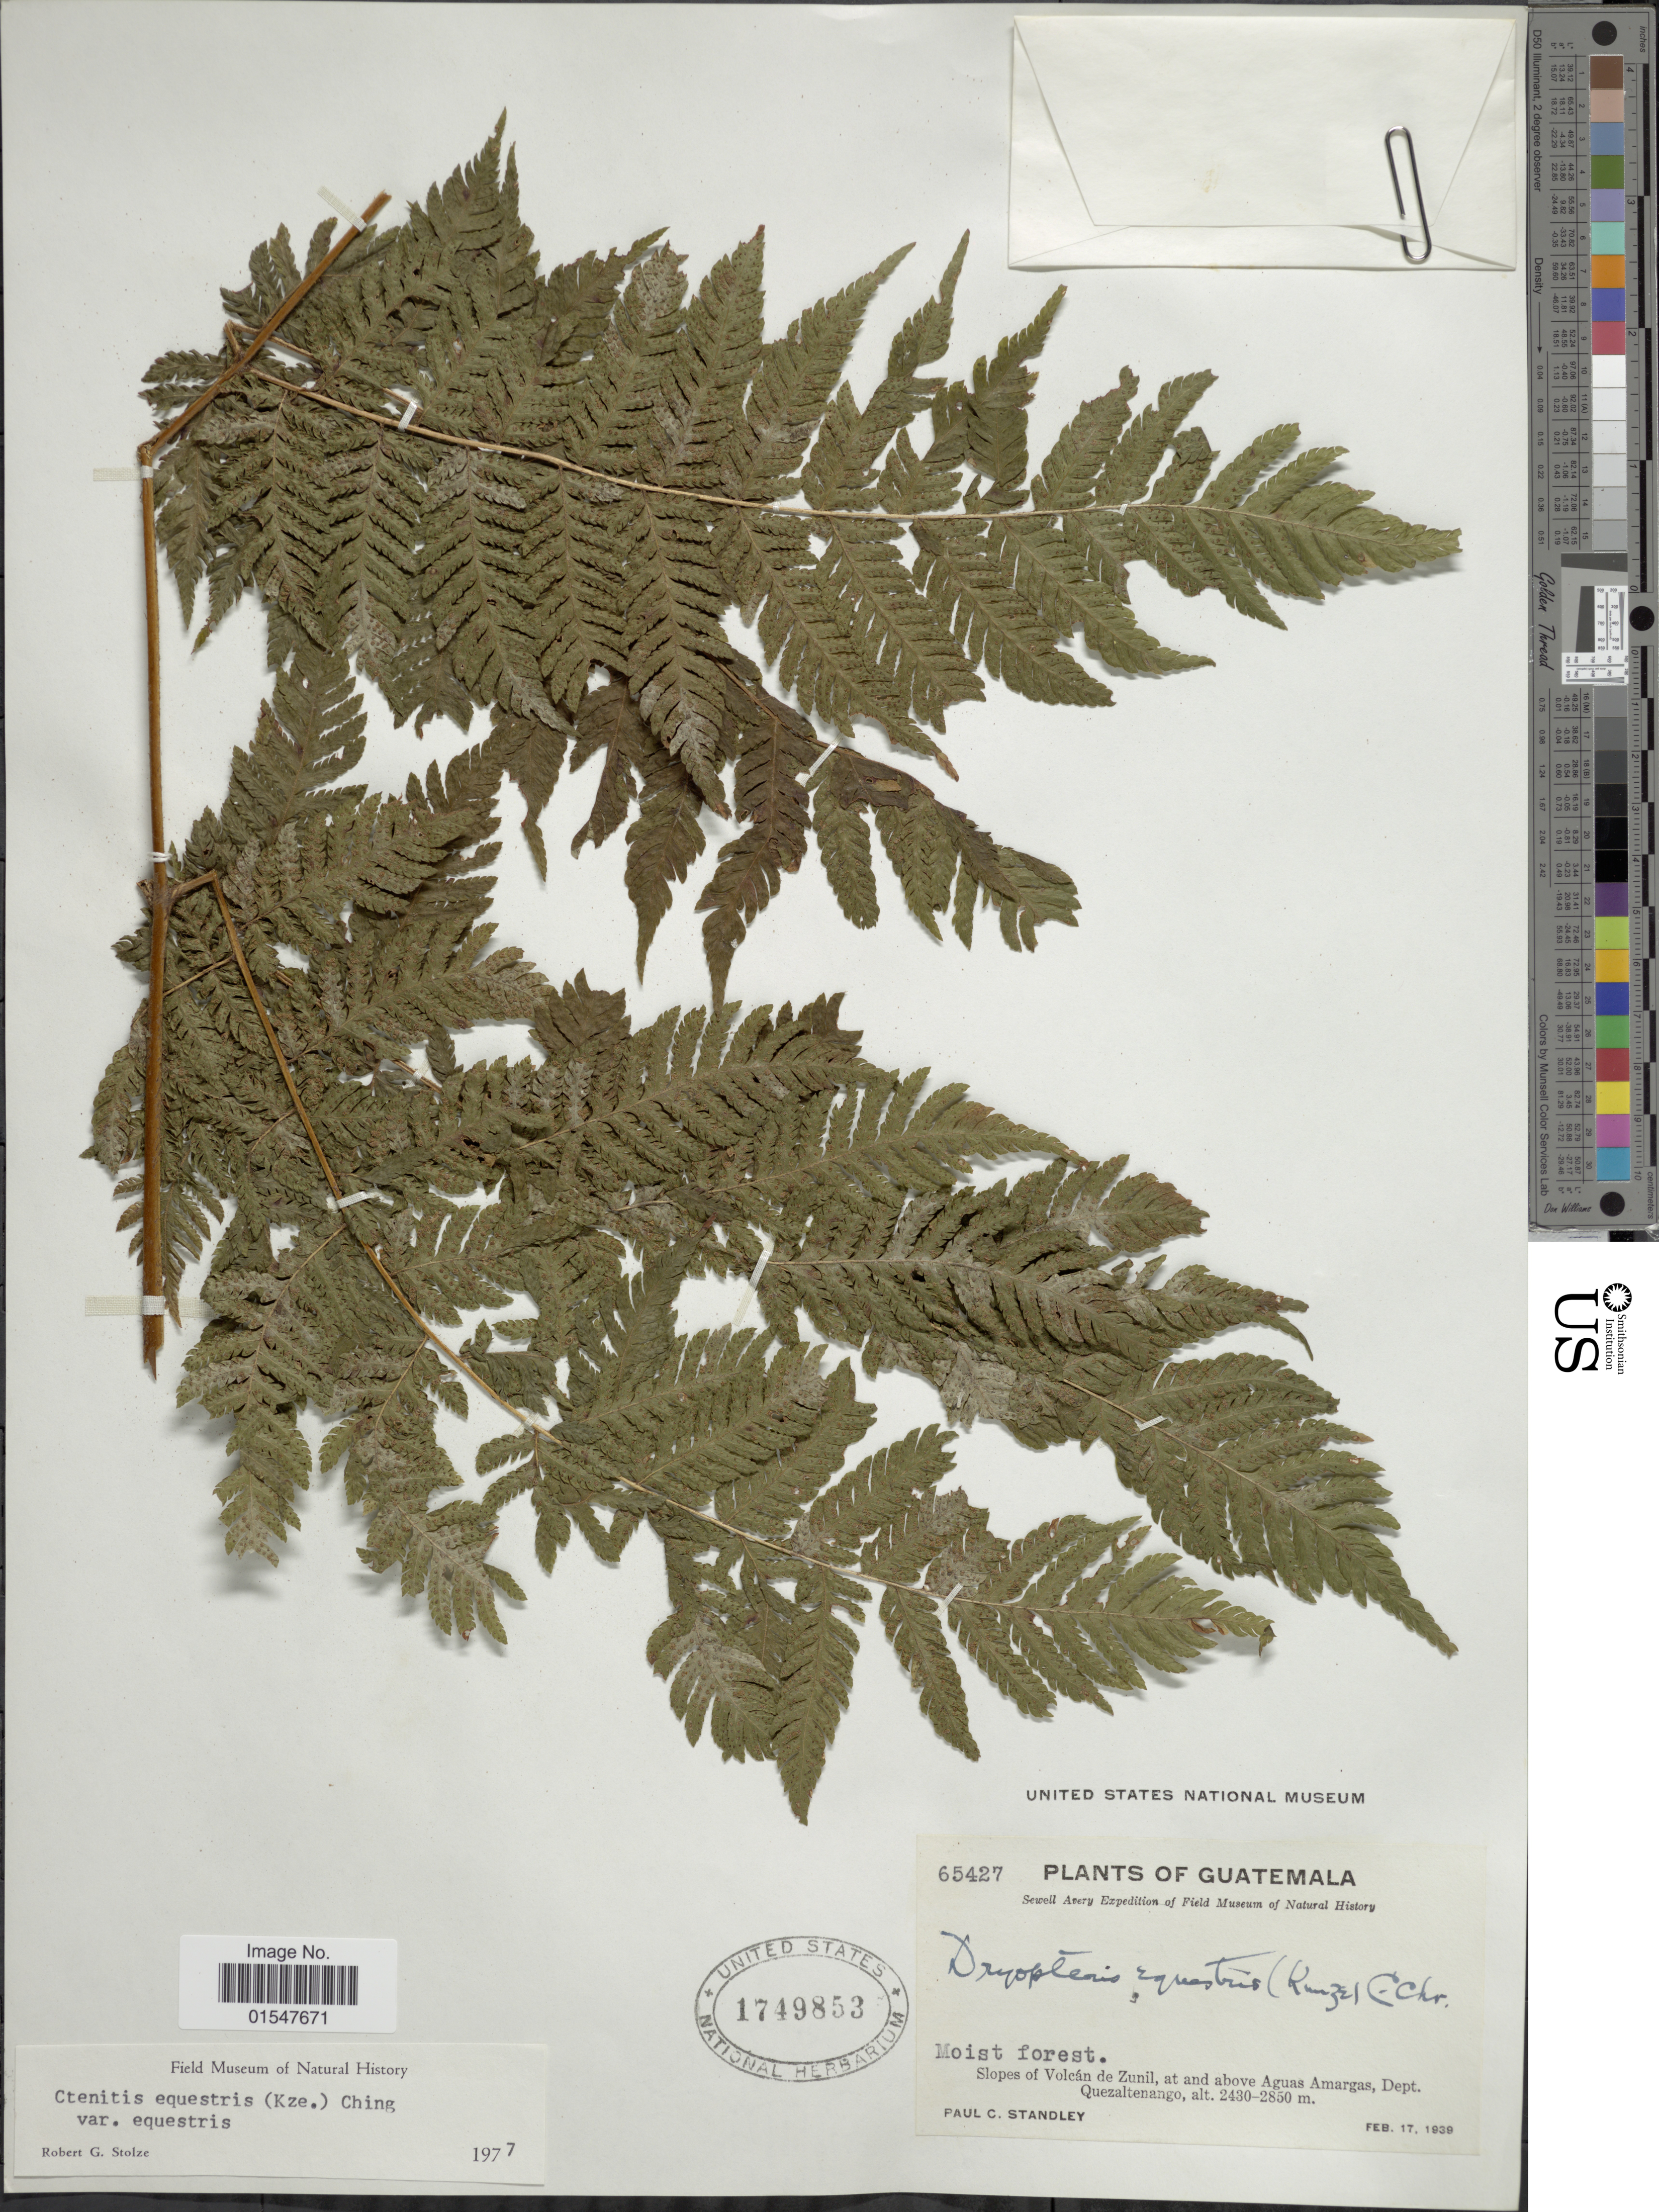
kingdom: Plantae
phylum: Tracheophyta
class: Polypodiopsida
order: Polypodiales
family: Dryopteridaceae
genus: Ctenitis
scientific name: Ctenitis equestris var. equestris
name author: (Kunze) Ching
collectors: P. C. Standley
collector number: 65427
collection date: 1939-02-17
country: Guatemala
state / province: Quetzaltenango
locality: Slopes of Volcan de Zunil, at above Aguas Amargas, Dept. Quezaltenango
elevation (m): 2430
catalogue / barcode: US 1749853